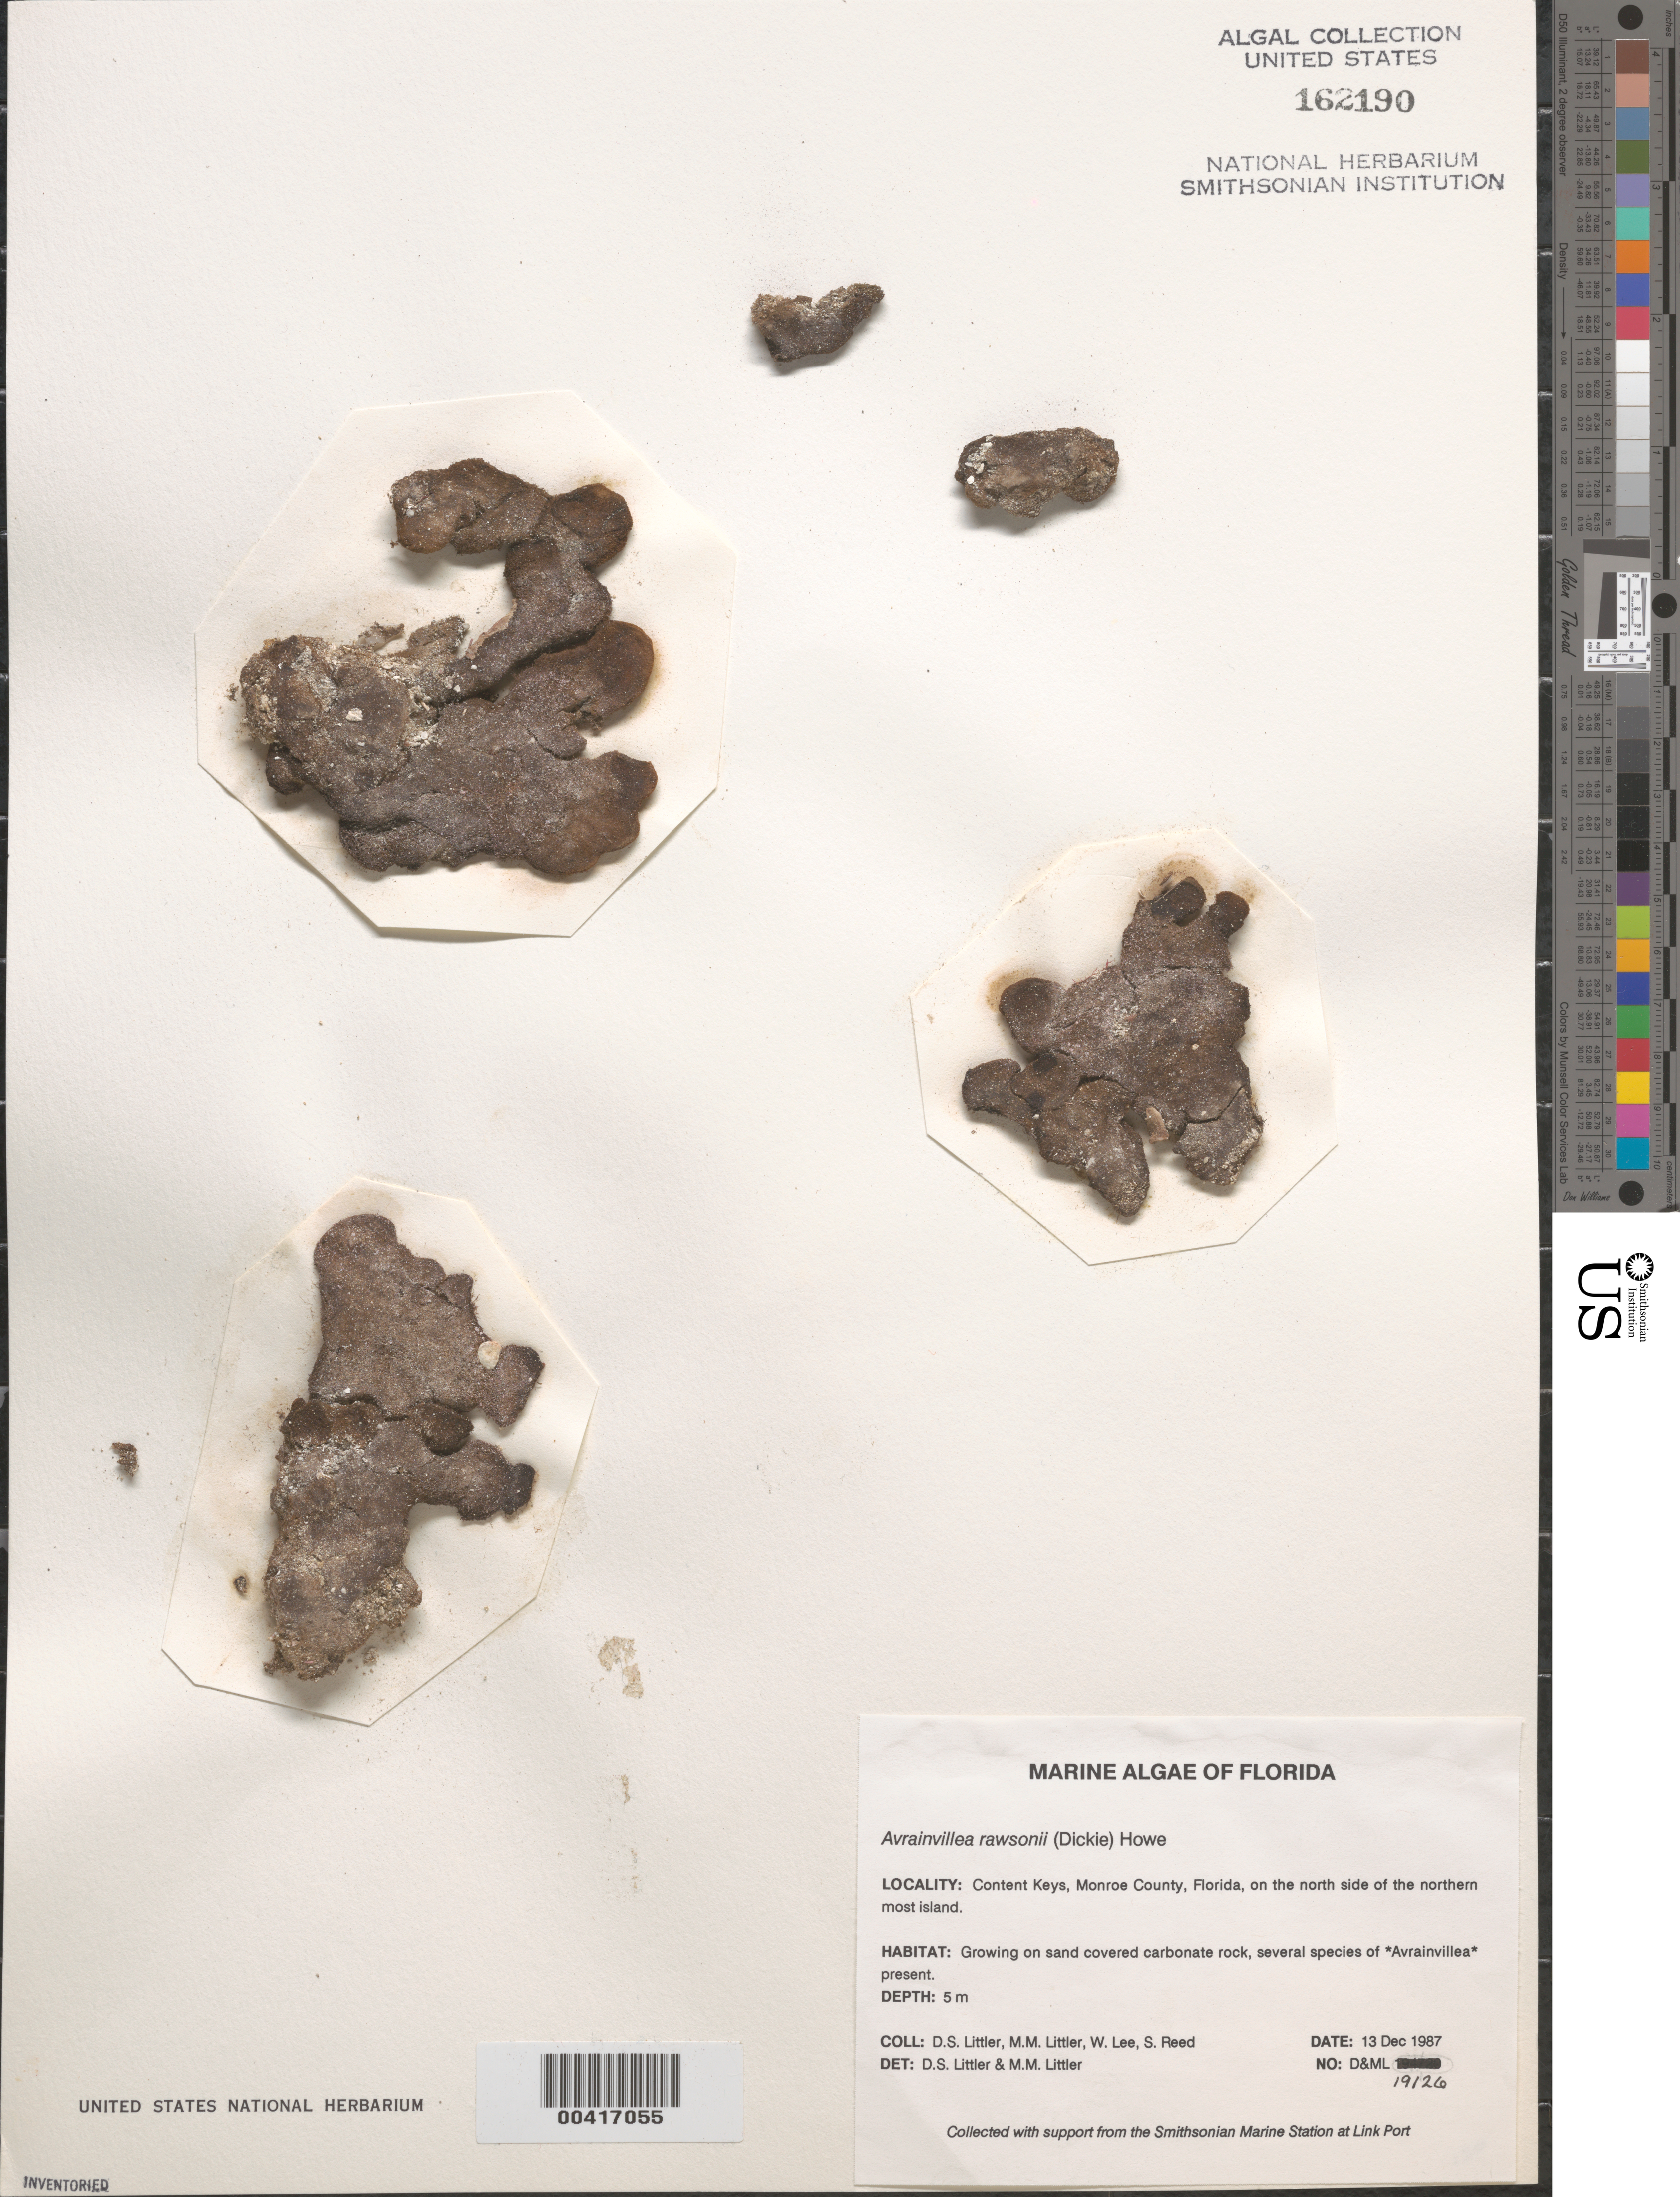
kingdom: Plantae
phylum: Chlorophyta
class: Ulvophyceae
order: Bryopsidales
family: Dichotomosiphonaceae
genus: Avrainvillea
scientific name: Avrainvillea rawsonii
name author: (Dickie) M. Howe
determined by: Littler, D. S.; Littler, M. M.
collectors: D. S. Littler, M. M. Littler, B. Brooks & S. Reed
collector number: D&ML 19126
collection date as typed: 13 Dec 1987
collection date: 1987-12-13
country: United States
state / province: Florida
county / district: Monroe County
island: Content Keys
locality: Northernmost island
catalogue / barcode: US 162190